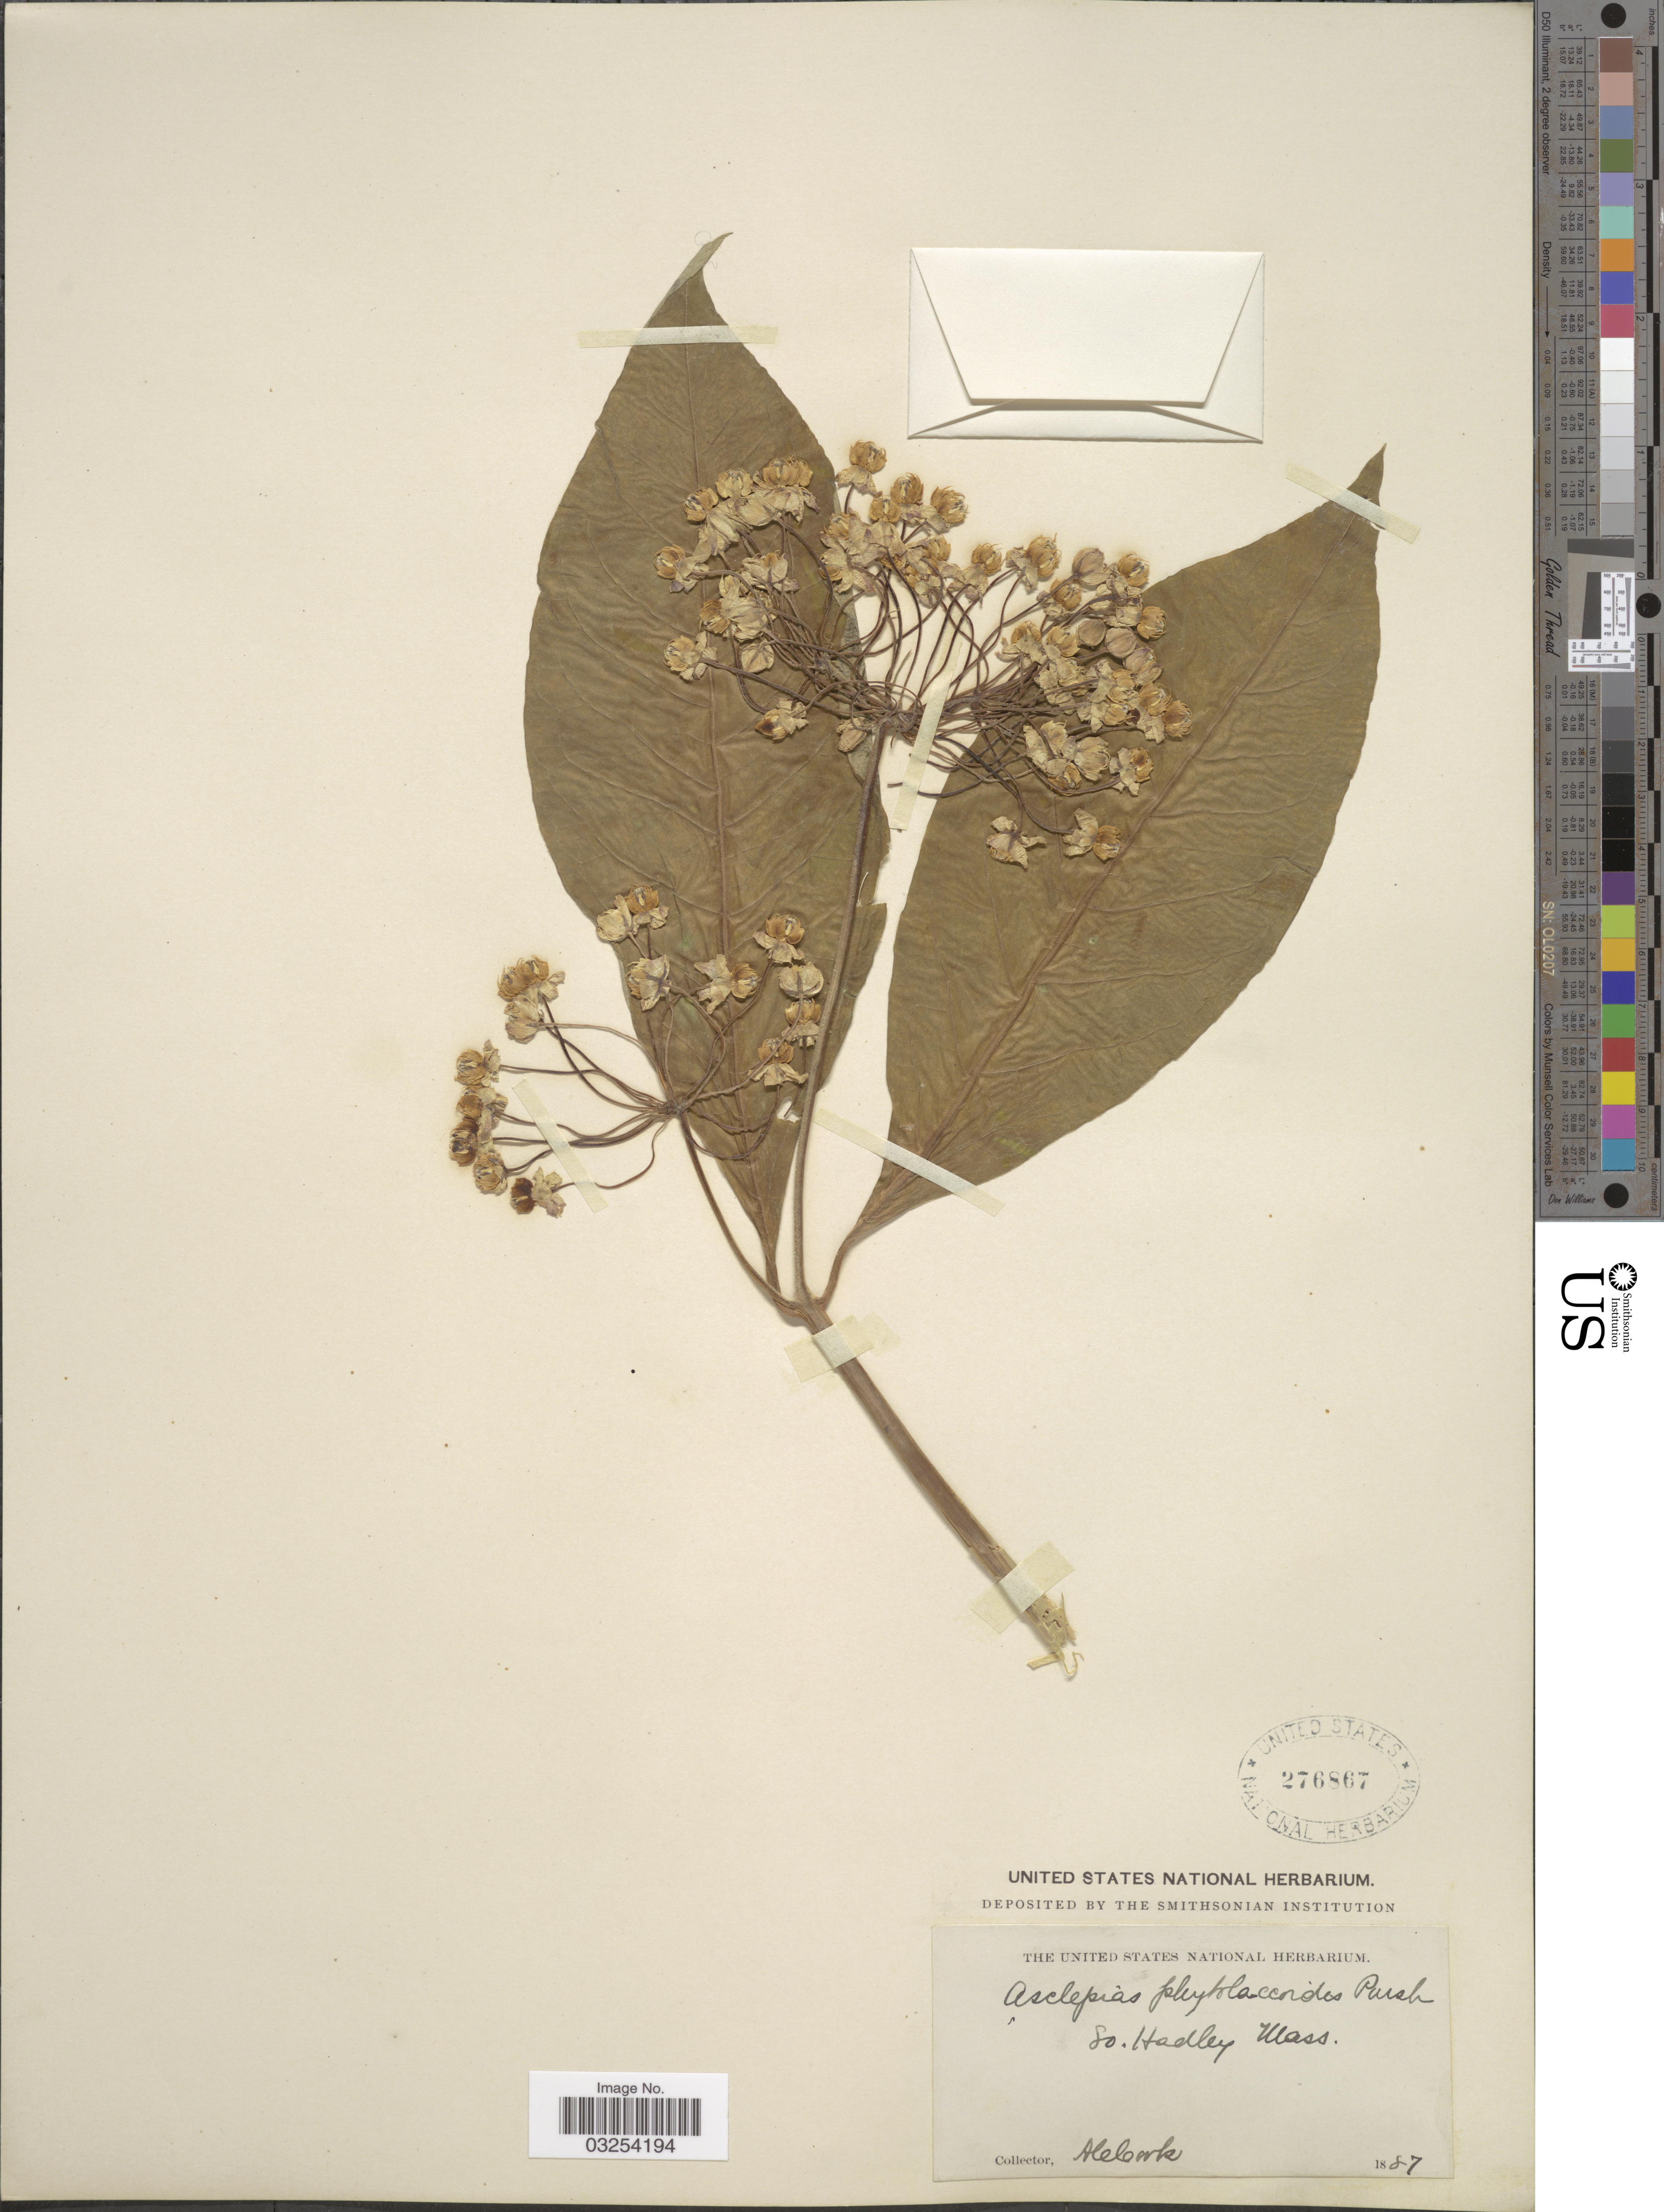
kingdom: Plantae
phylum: Tracheophyta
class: Magnoliopsida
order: Gentianales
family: Apocynaceae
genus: Asclepias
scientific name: Asclepias exaltata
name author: Muhl.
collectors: A. Cook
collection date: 1887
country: United States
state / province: Massachusetts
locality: So. Hadley.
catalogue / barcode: US 276867